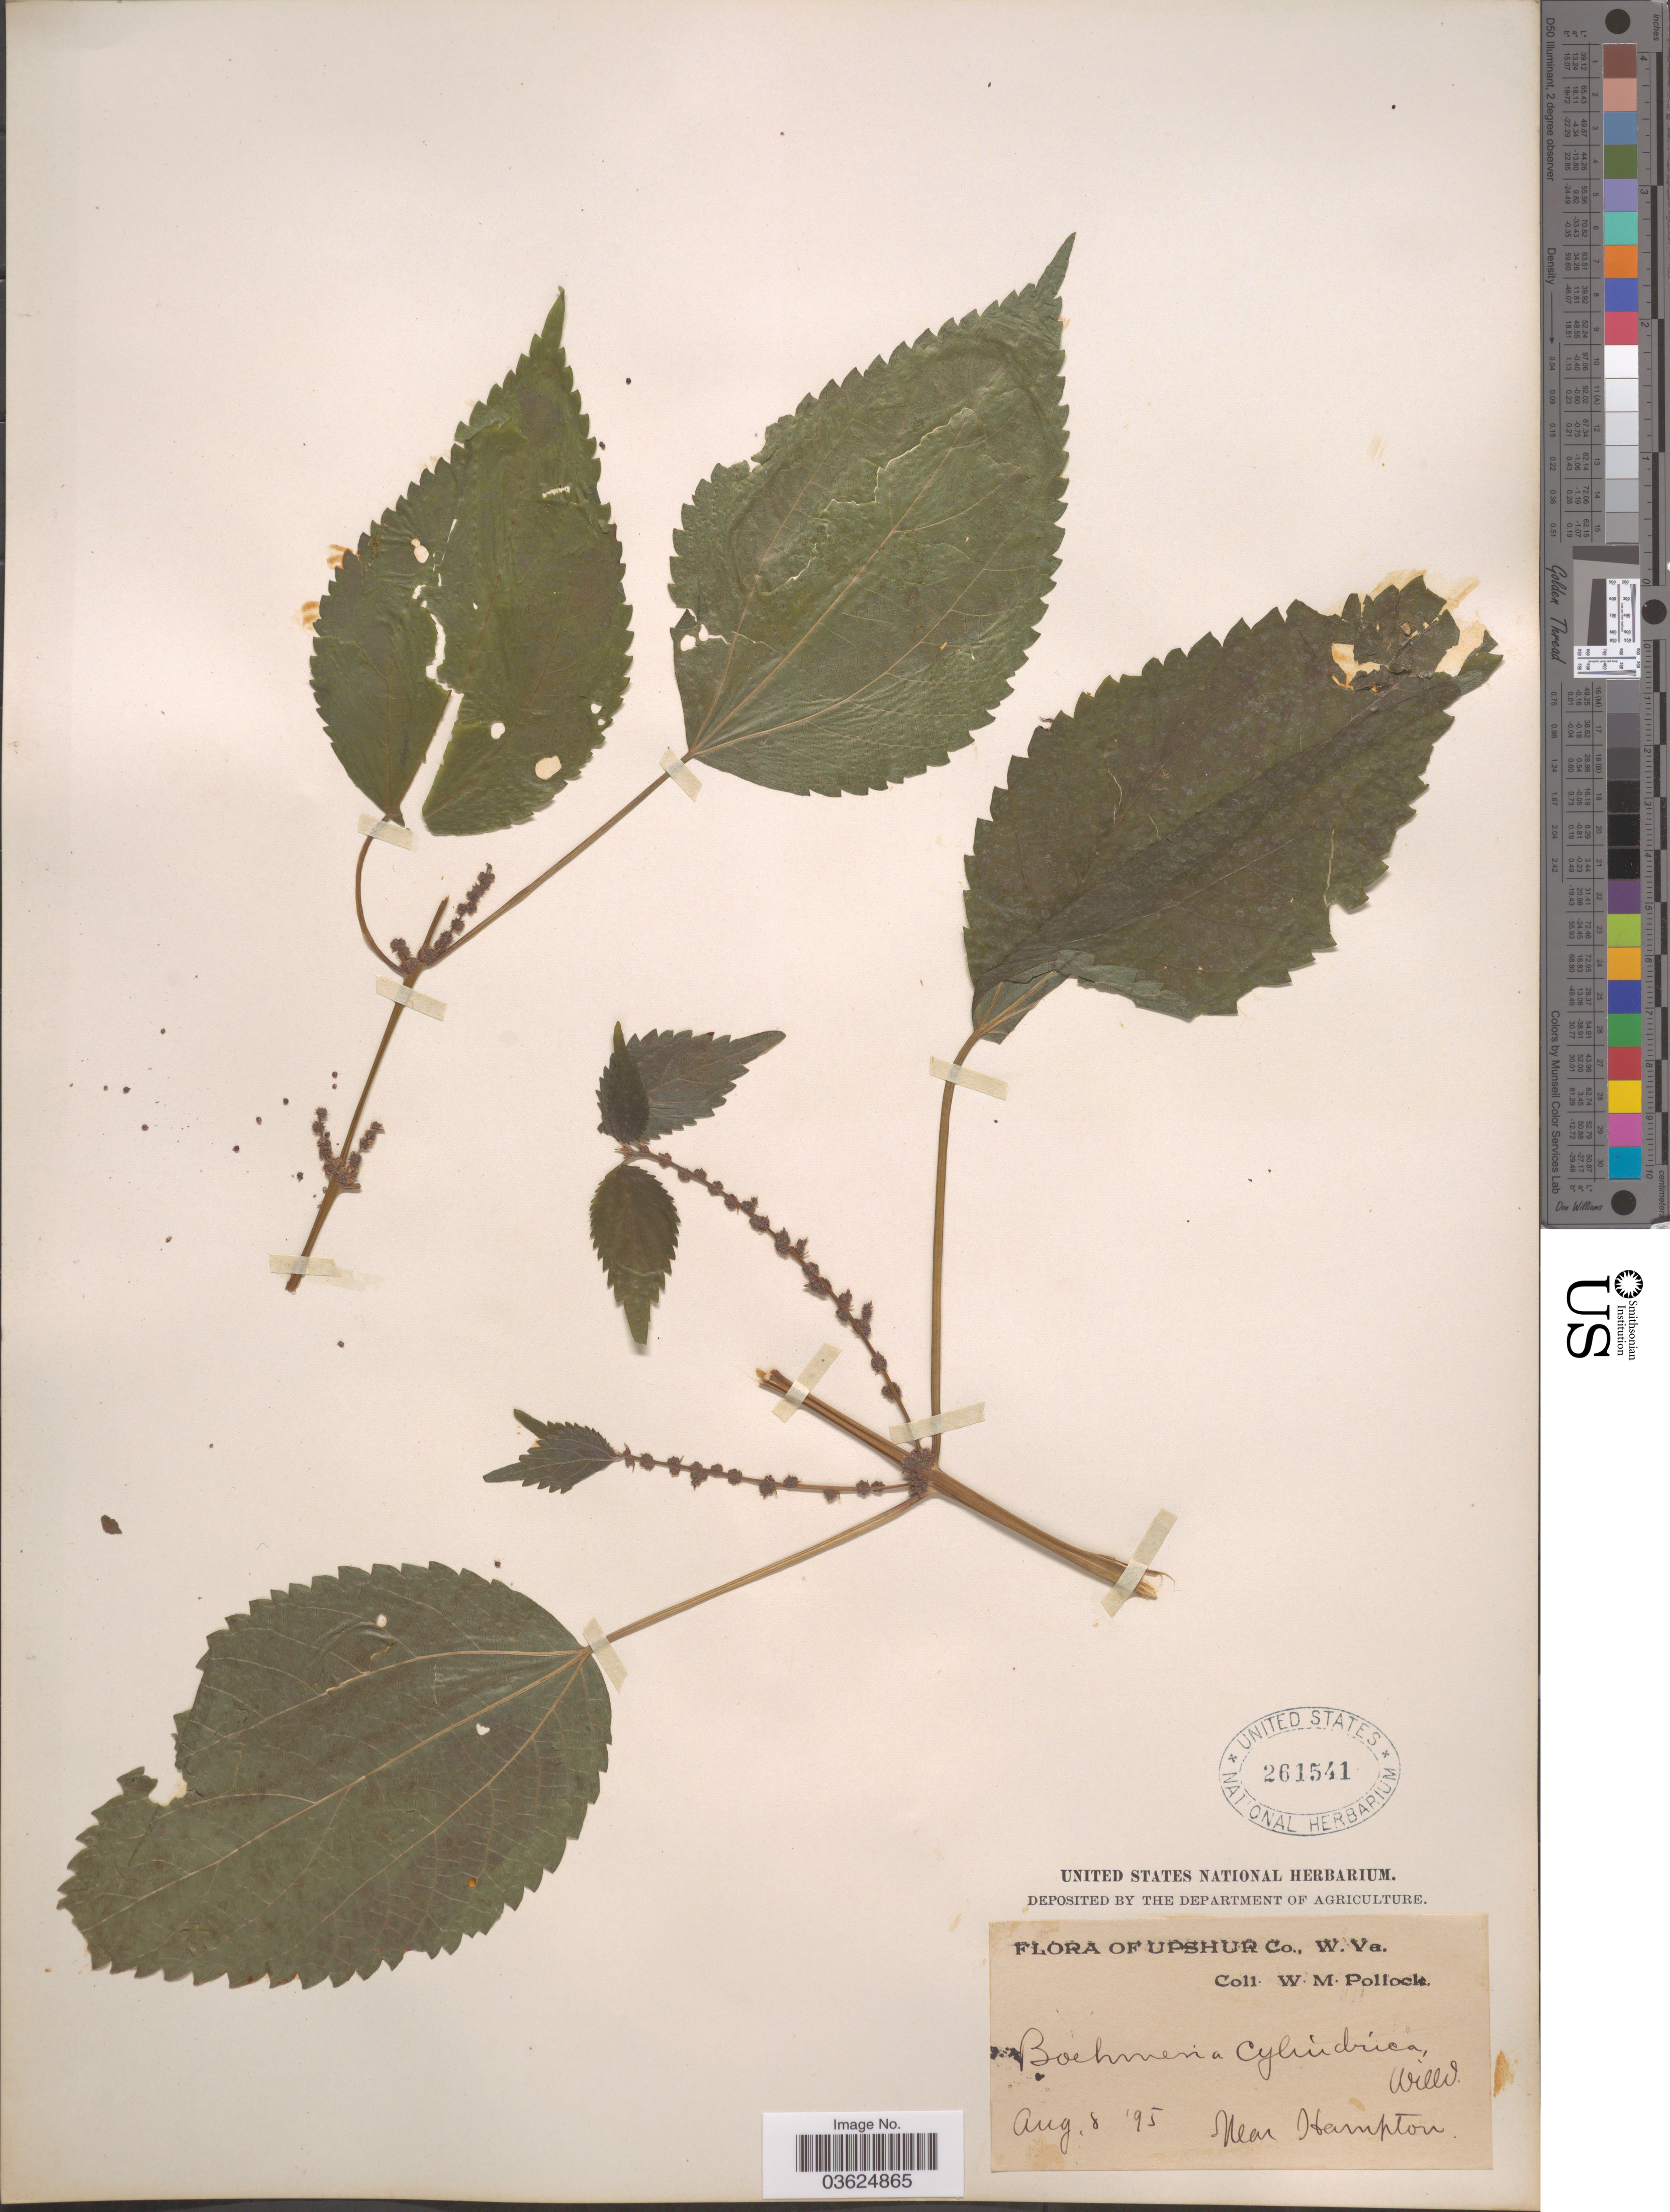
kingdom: Plantae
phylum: Tracheophyta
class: Magnoliopsida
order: Rosales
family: Urticaceae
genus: Boehmeria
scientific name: Boehmeria cylindrica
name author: (L.) Sw.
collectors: W. M. Pollock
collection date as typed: Transcribed d/m/y: 8/8/95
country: United States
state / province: West Virginia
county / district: Upshur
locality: Near Hampton.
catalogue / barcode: US 261541